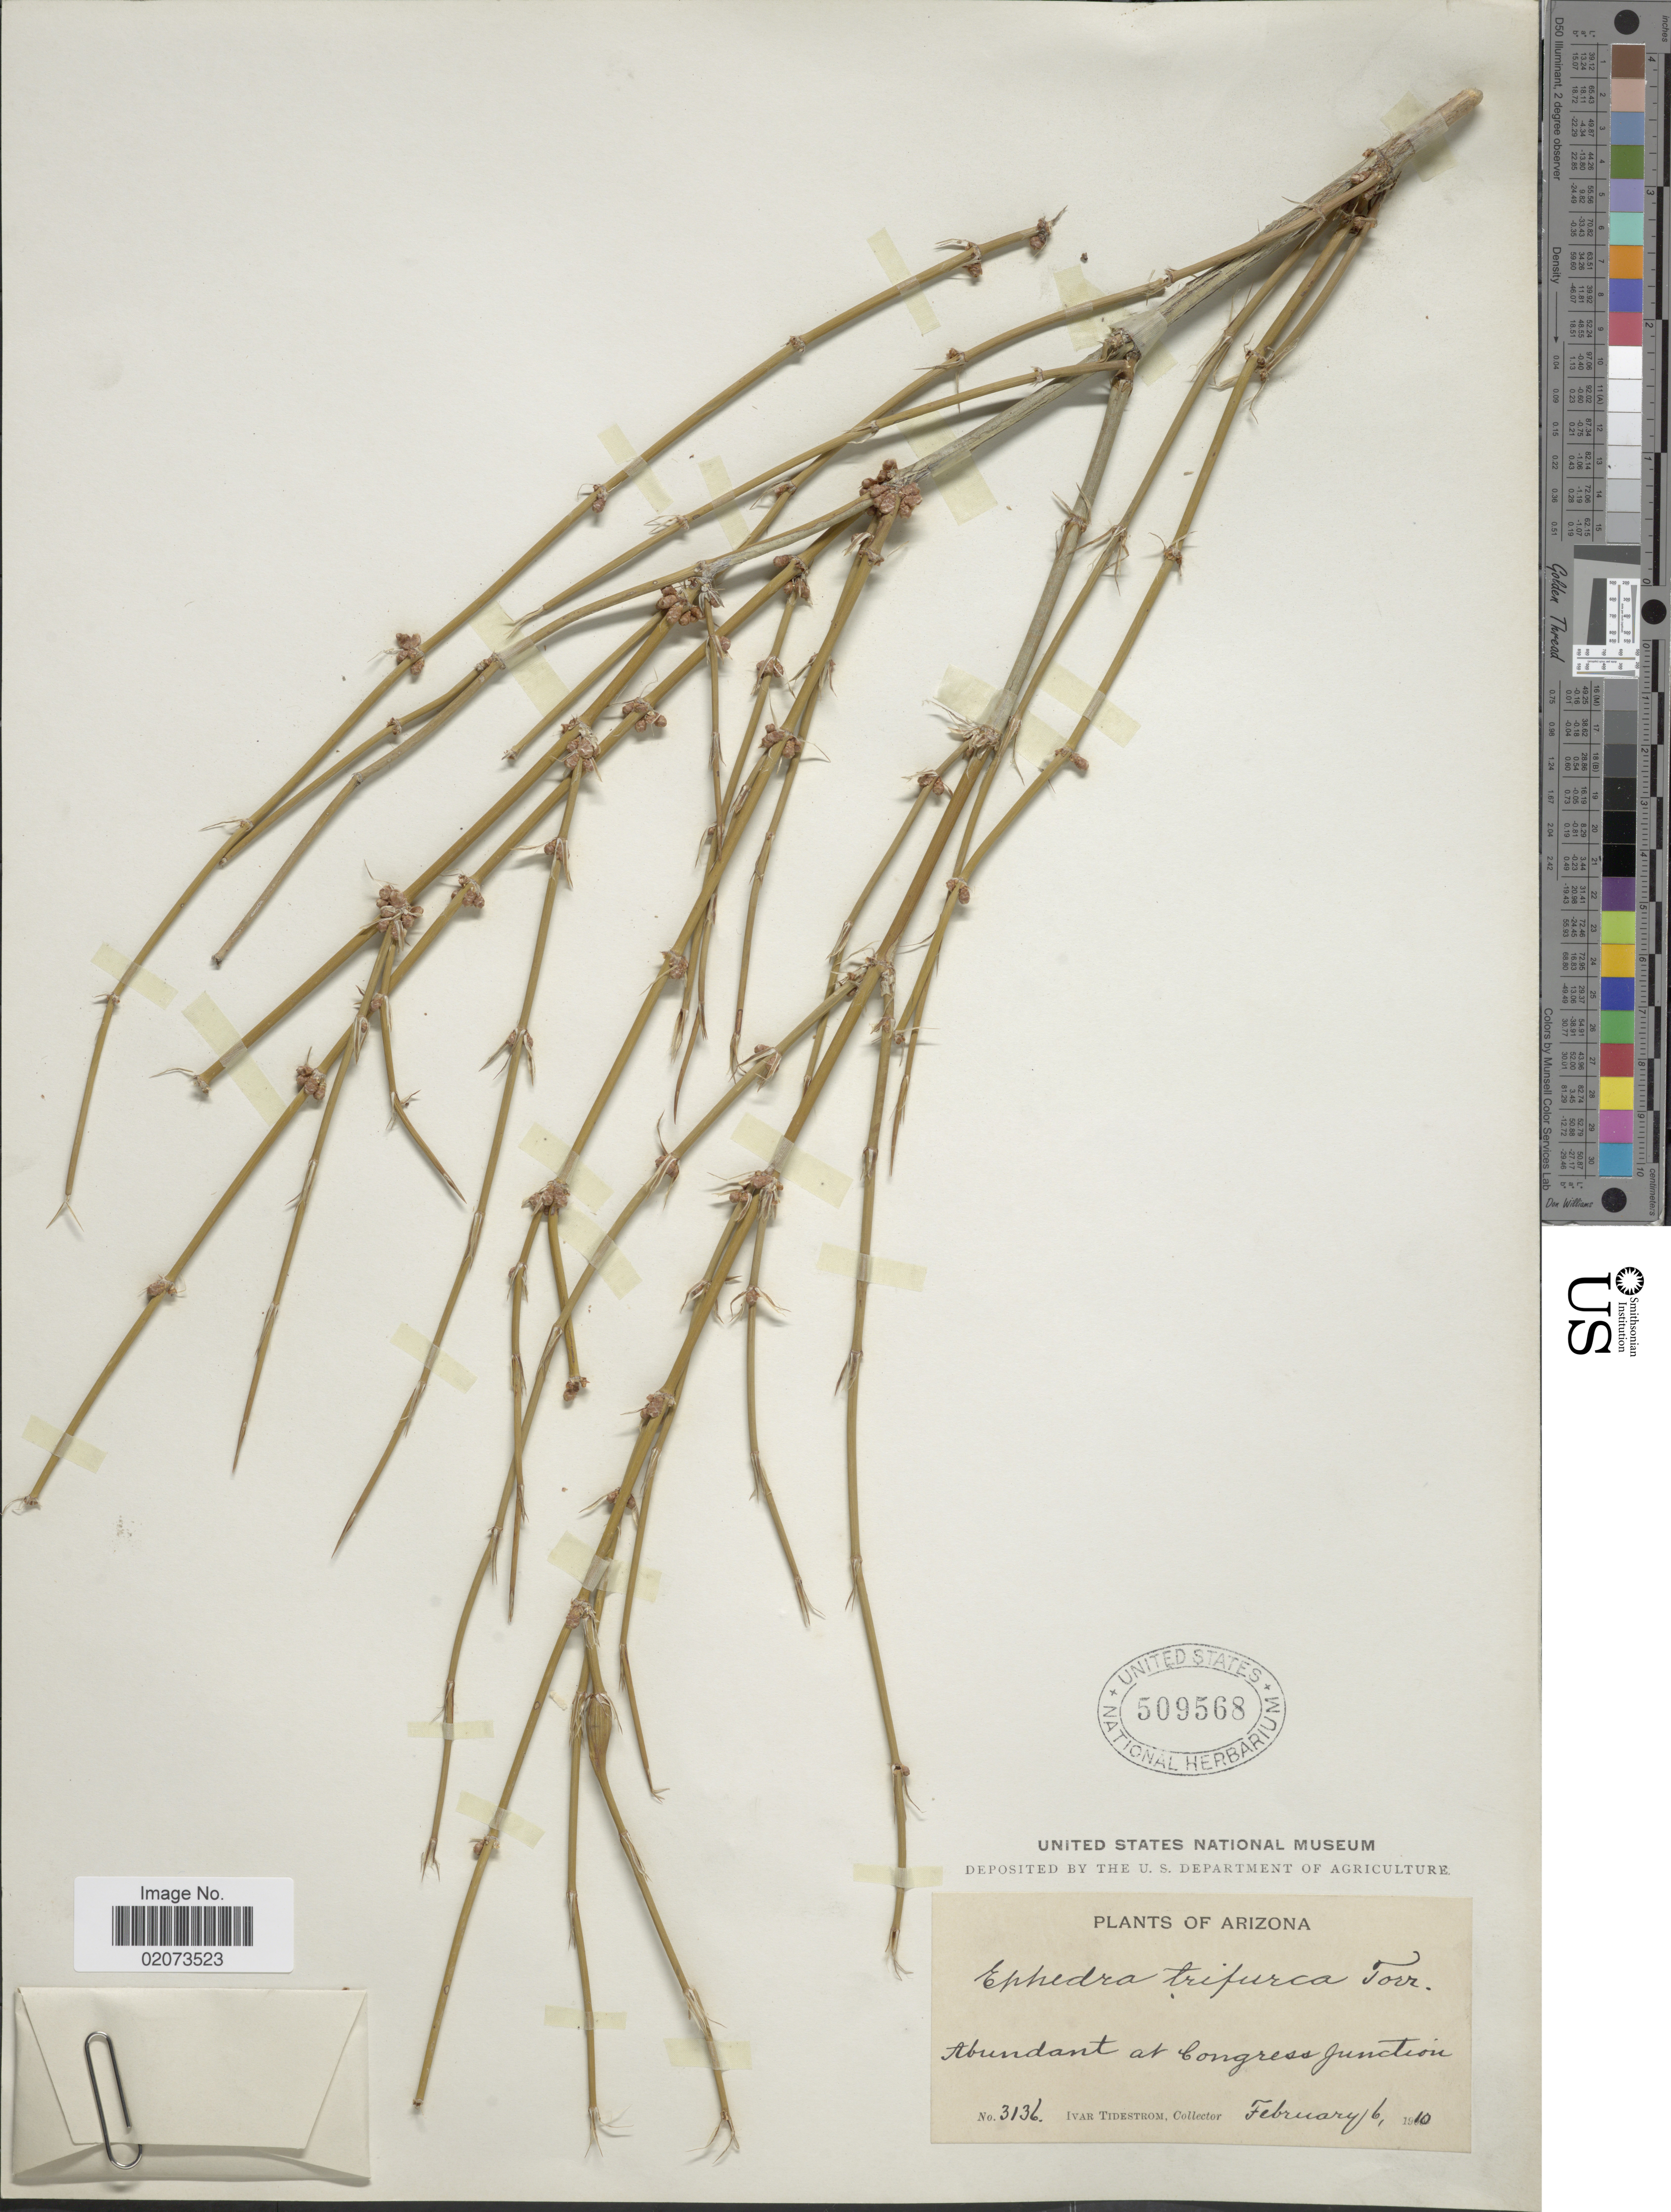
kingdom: Plantae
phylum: Tracheophyta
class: Gnetopsida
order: Ephedrales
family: Ephedraceae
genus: Ephedra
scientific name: Ephedra trifurca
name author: Torr. ex S. Watson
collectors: I. F. Tidestrom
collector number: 3136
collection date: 1910-02-06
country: United States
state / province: Arizona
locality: Abundant at Congress Junction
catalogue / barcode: US 509568